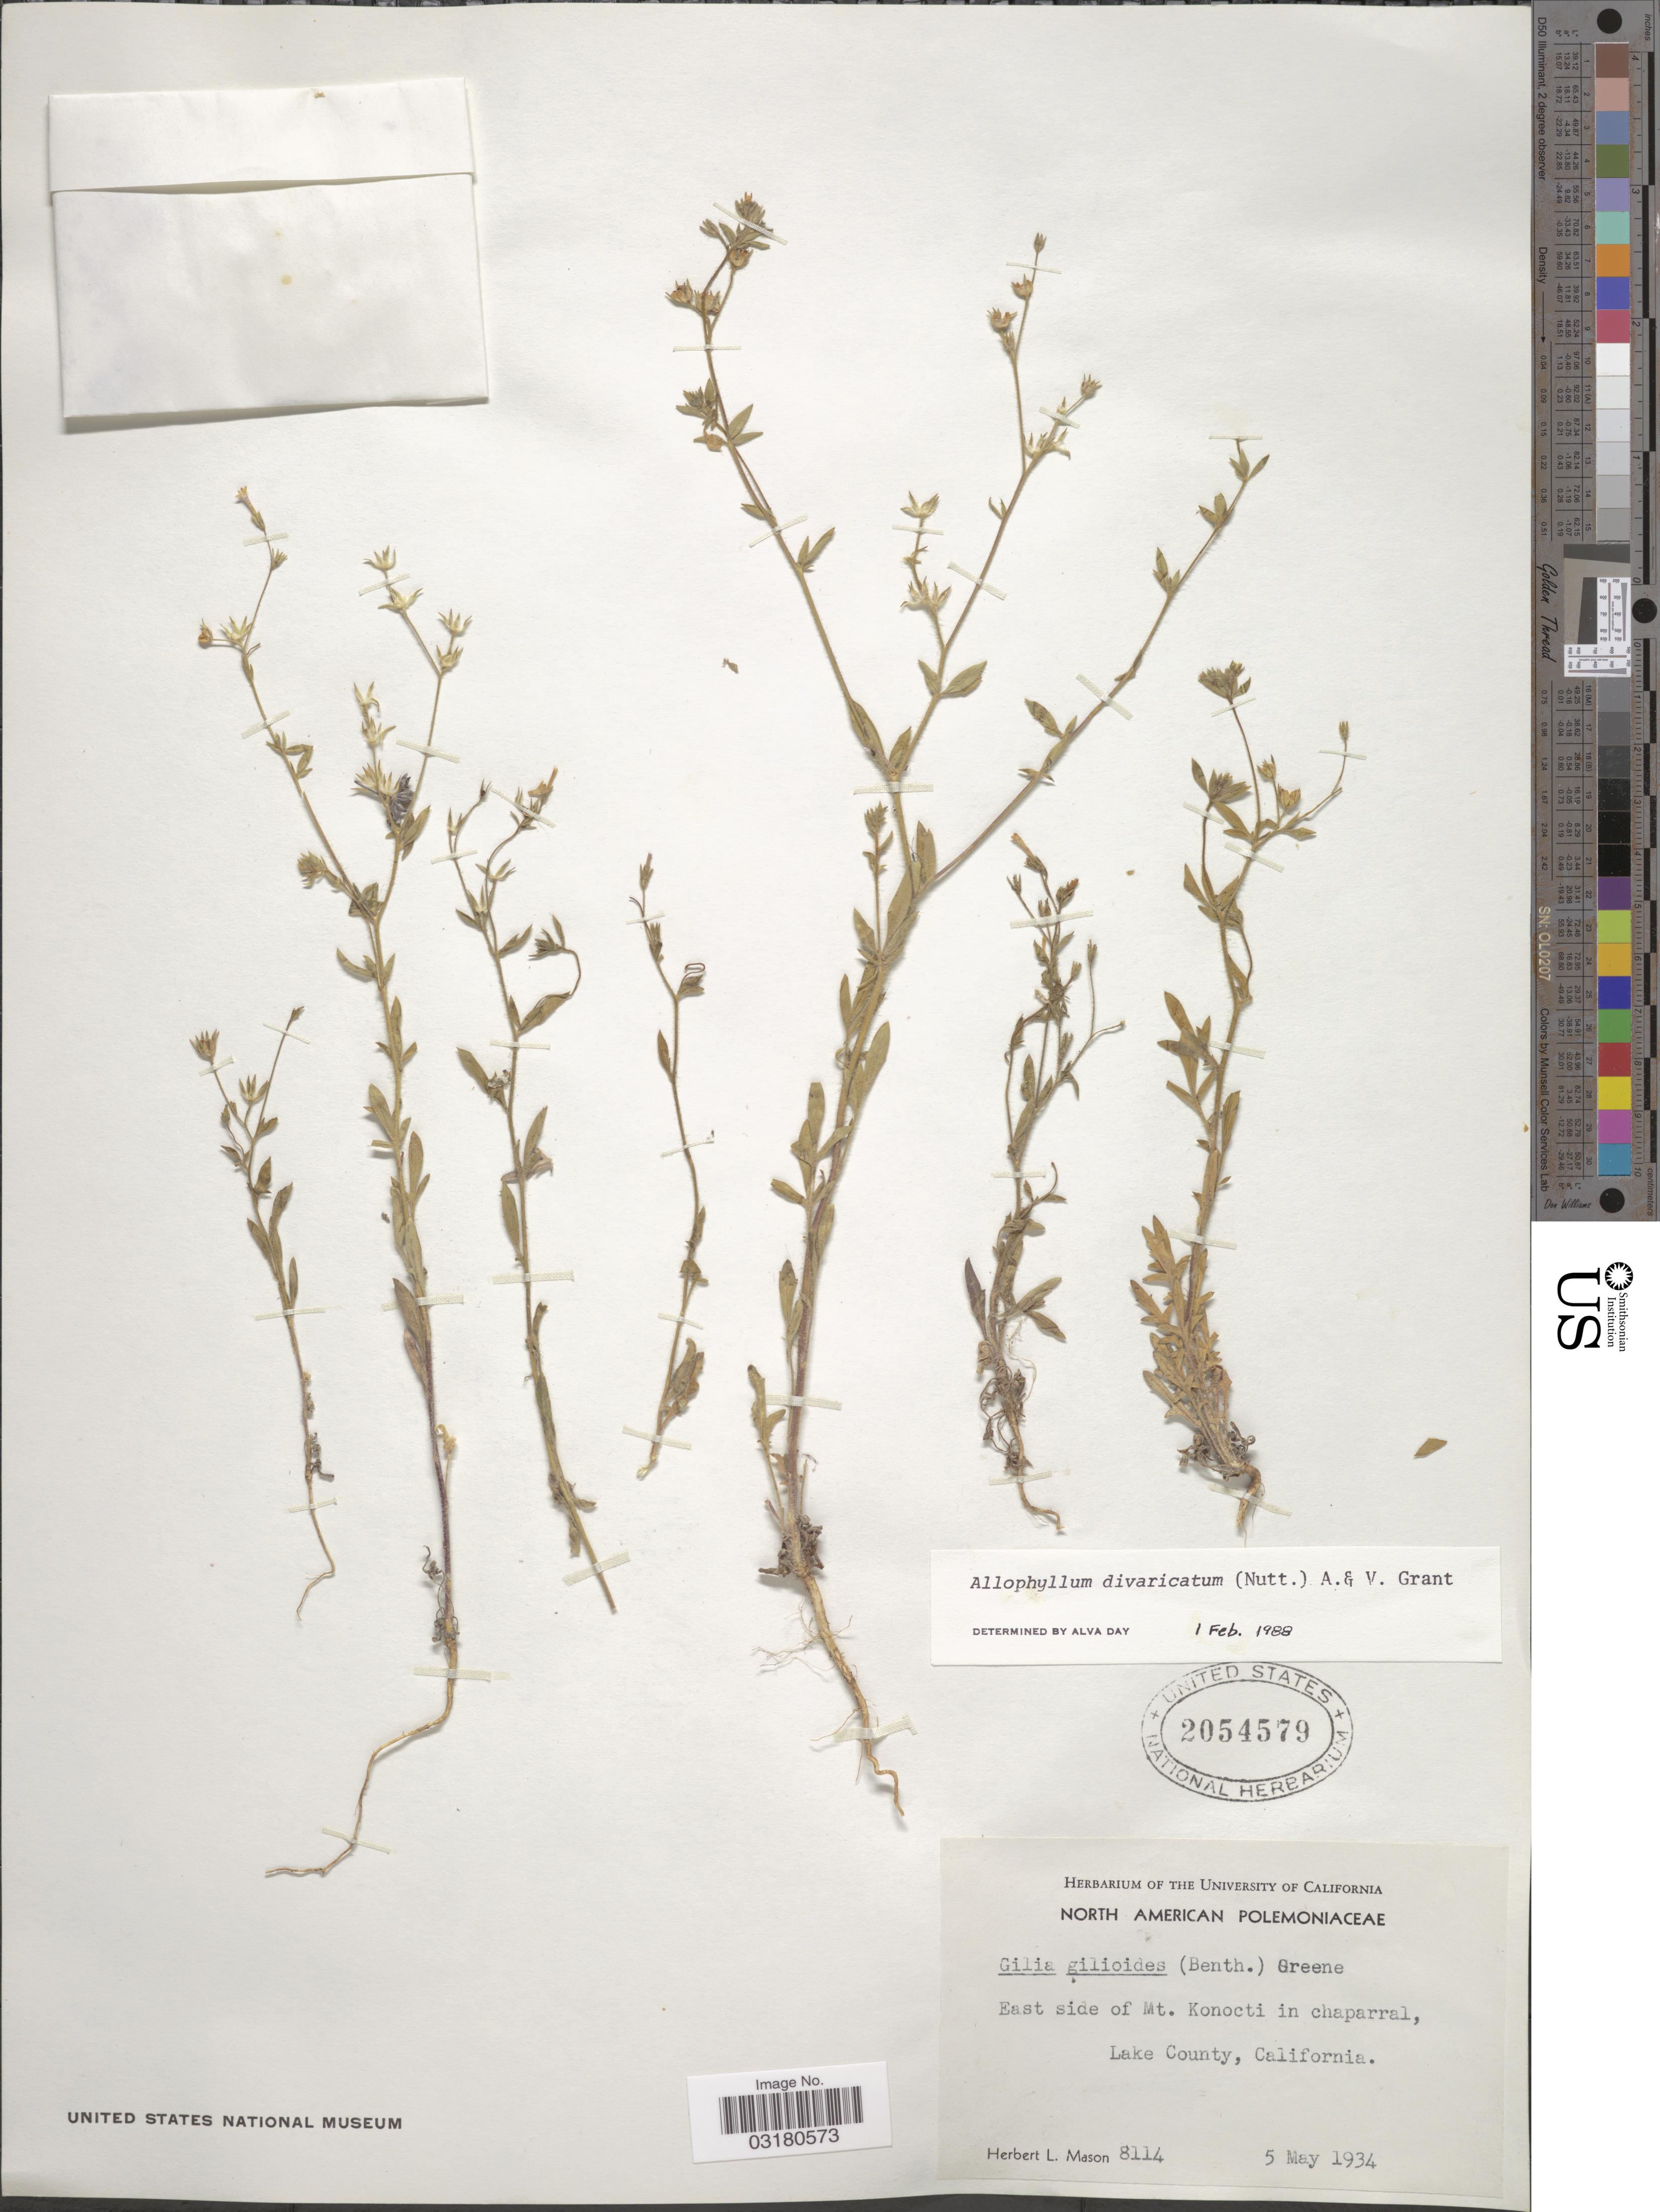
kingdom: Plantae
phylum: Tracheophyta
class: Magnoliopsida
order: Ericales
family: Polemoniaceae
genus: Allophyllum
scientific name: Allophyllum divaricatum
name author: (Nutt.) A.D. Grant & V.E. Grant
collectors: H. L. Mason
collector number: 8114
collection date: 1934-05-05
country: United States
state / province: California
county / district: Lake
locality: East side of Mt. Konocti in chaparral, Lake County.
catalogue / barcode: US 2054579